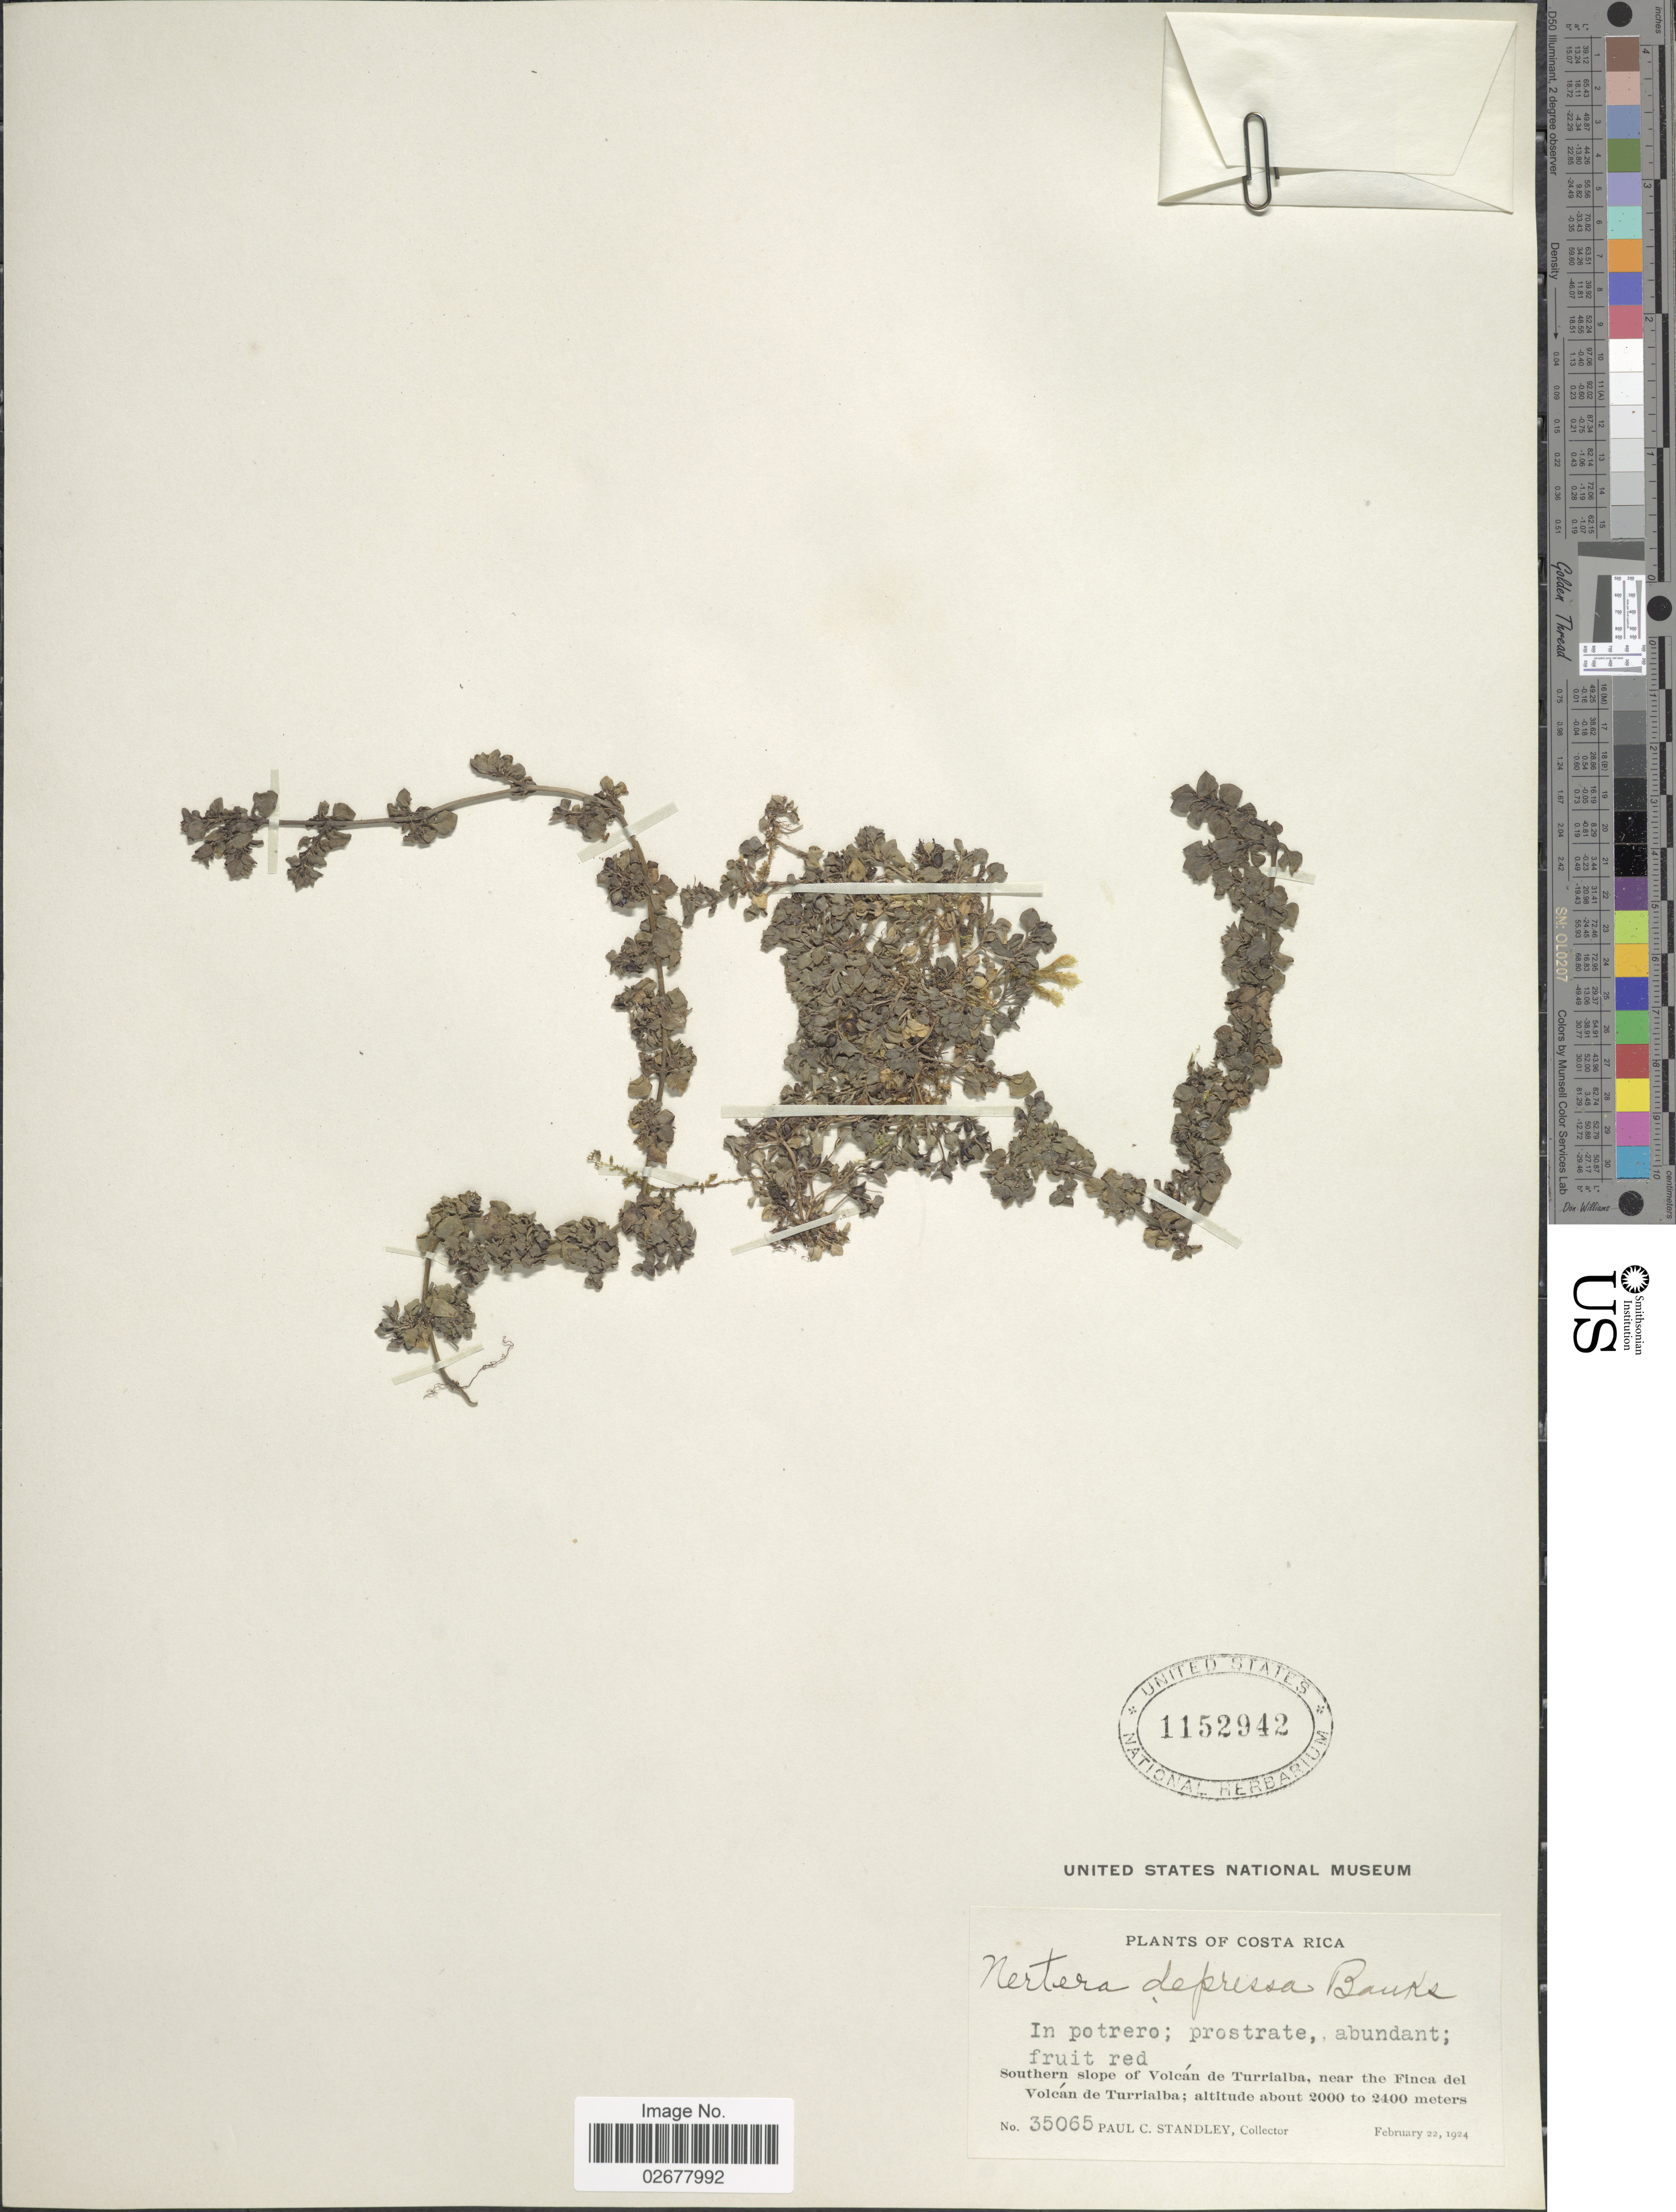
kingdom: Plantae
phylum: Tracheophyta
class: Magnoliopsida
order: Gentianales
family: Rubiaceae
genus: Nertera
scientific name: Nertera depressa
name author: Banks & Sol. ex Gaertn.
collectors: P. C. Standley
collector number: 35065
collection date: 1924-02-22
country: Costa Rica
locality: Southern slope of Volcán de Turrialba, near the Finca del Volcán de Turrialba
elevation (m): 2000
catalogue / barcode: US 1152942